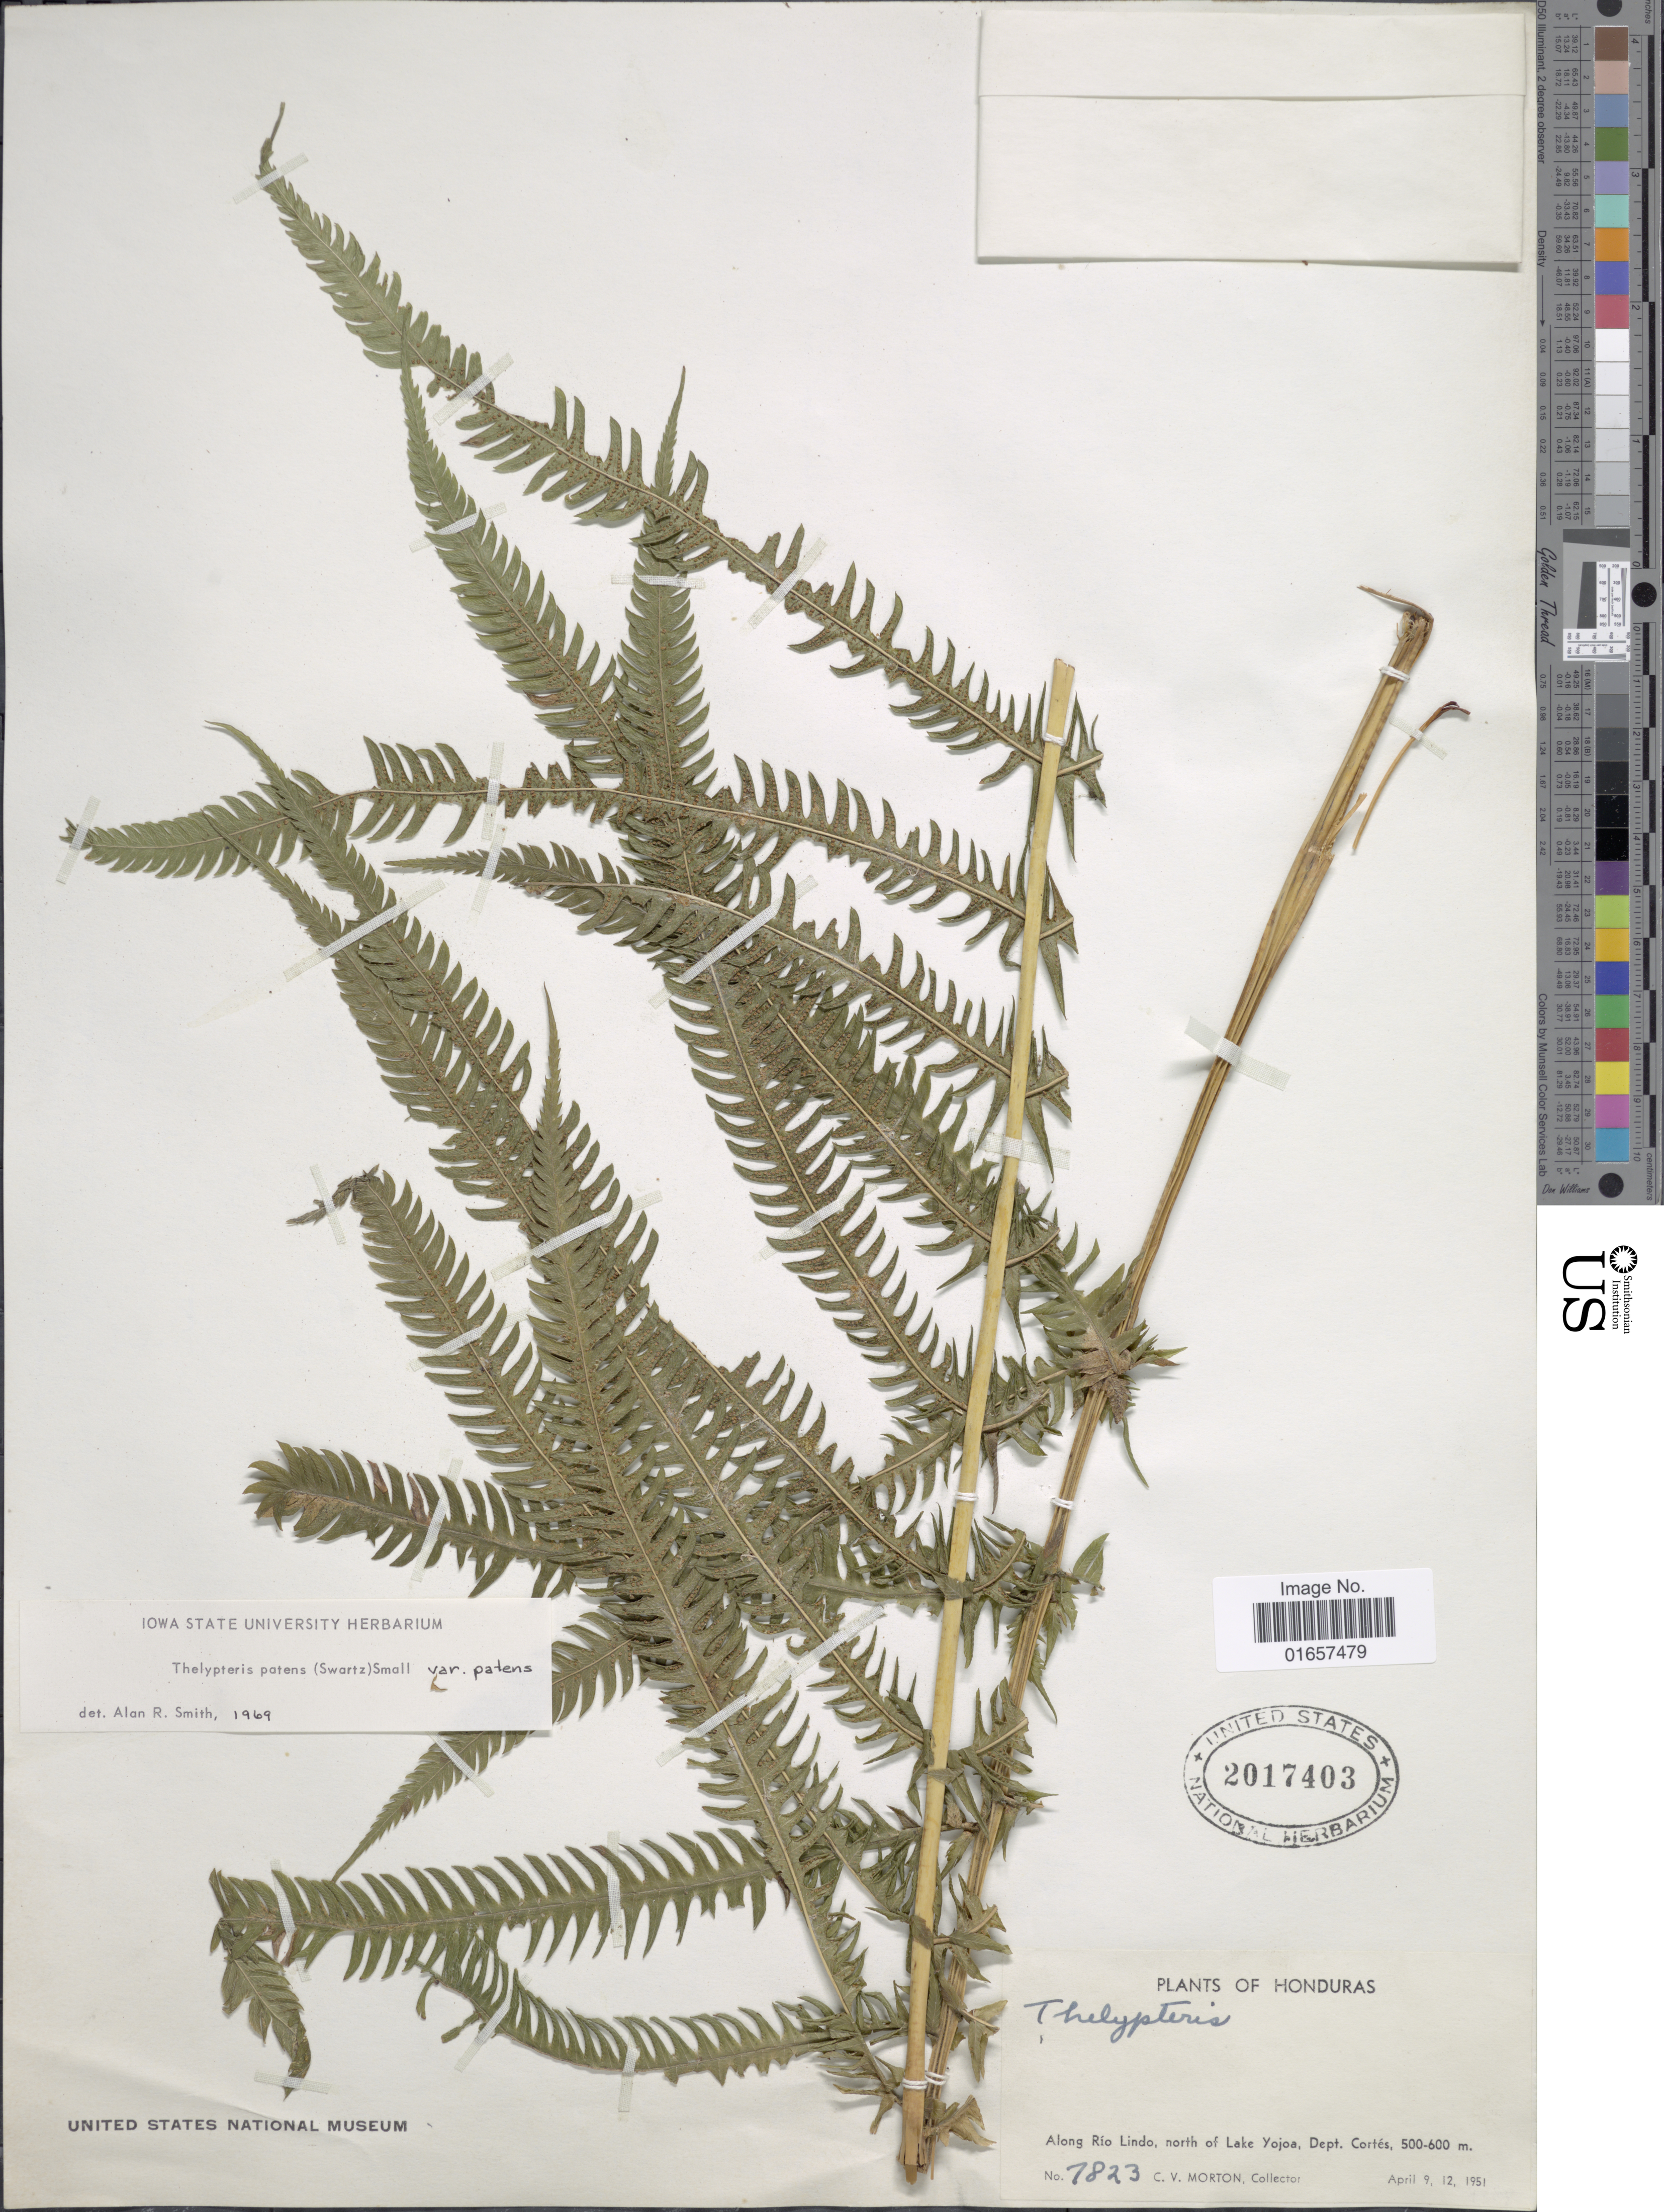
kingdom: Plantae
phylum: Tracheophyta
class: Polypodiopsida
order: Polypodiales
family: Thelypteridaceae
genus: Christella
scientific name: Christella patens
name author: (Sw.) Holttum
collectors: C. V. Morton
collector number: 7823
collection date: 1951-04-09/1951-04-12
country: Honduras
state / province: Cortés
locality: Honduras, Along Río Lindo, north Lake Yojoa, Dept. Cortés.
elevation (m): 500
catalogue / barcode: US 2017403